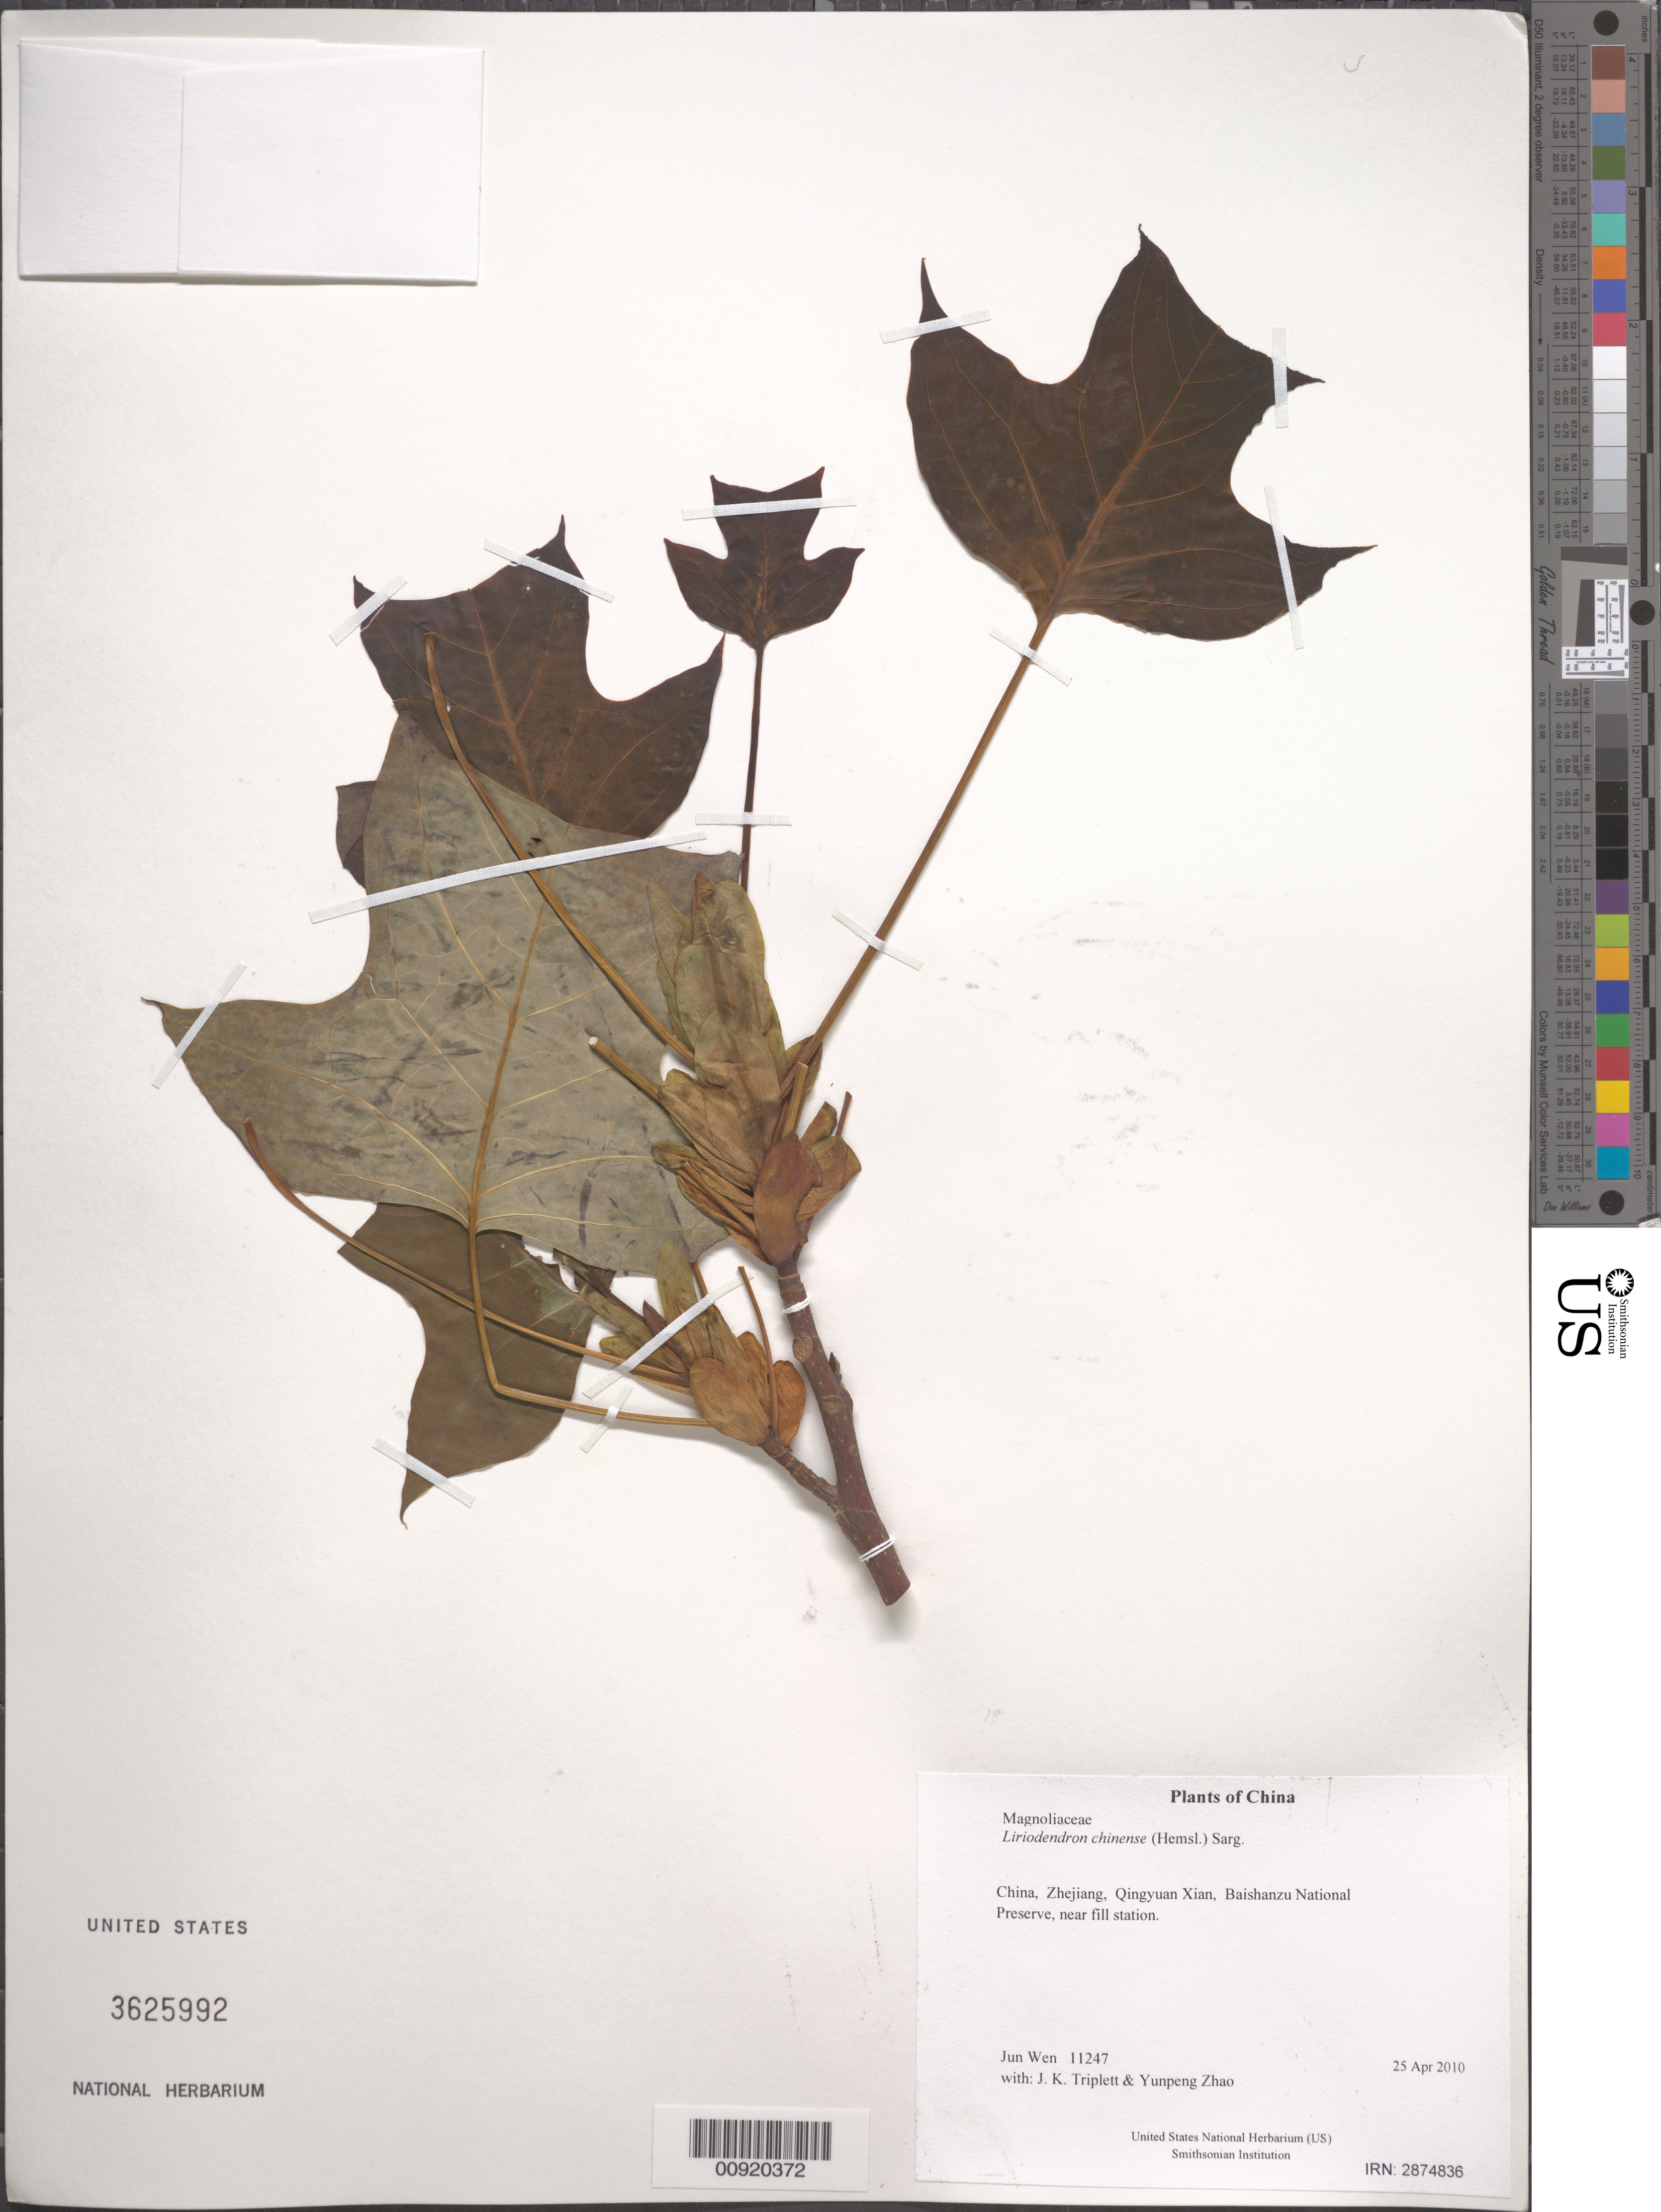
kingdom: Plantae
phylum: Tracheophyta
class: Magnoliopsida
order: Magnoliales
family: Magnoliaceae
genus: Liriodendron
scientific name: Liriodendron chinense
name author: (Hemsl.) Sarg.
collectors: J. Wen, J. K. Triplett & Yunpeng Zhao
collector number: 11247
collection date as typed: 25 Apr 2010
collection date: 2010-04-25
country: China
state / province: Zhejiang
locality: Qingyuan Xian, Baishanzu National Preserve, near fill station.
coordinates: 27 44.164 N, 119 11.242 E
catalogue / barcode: US 3625992